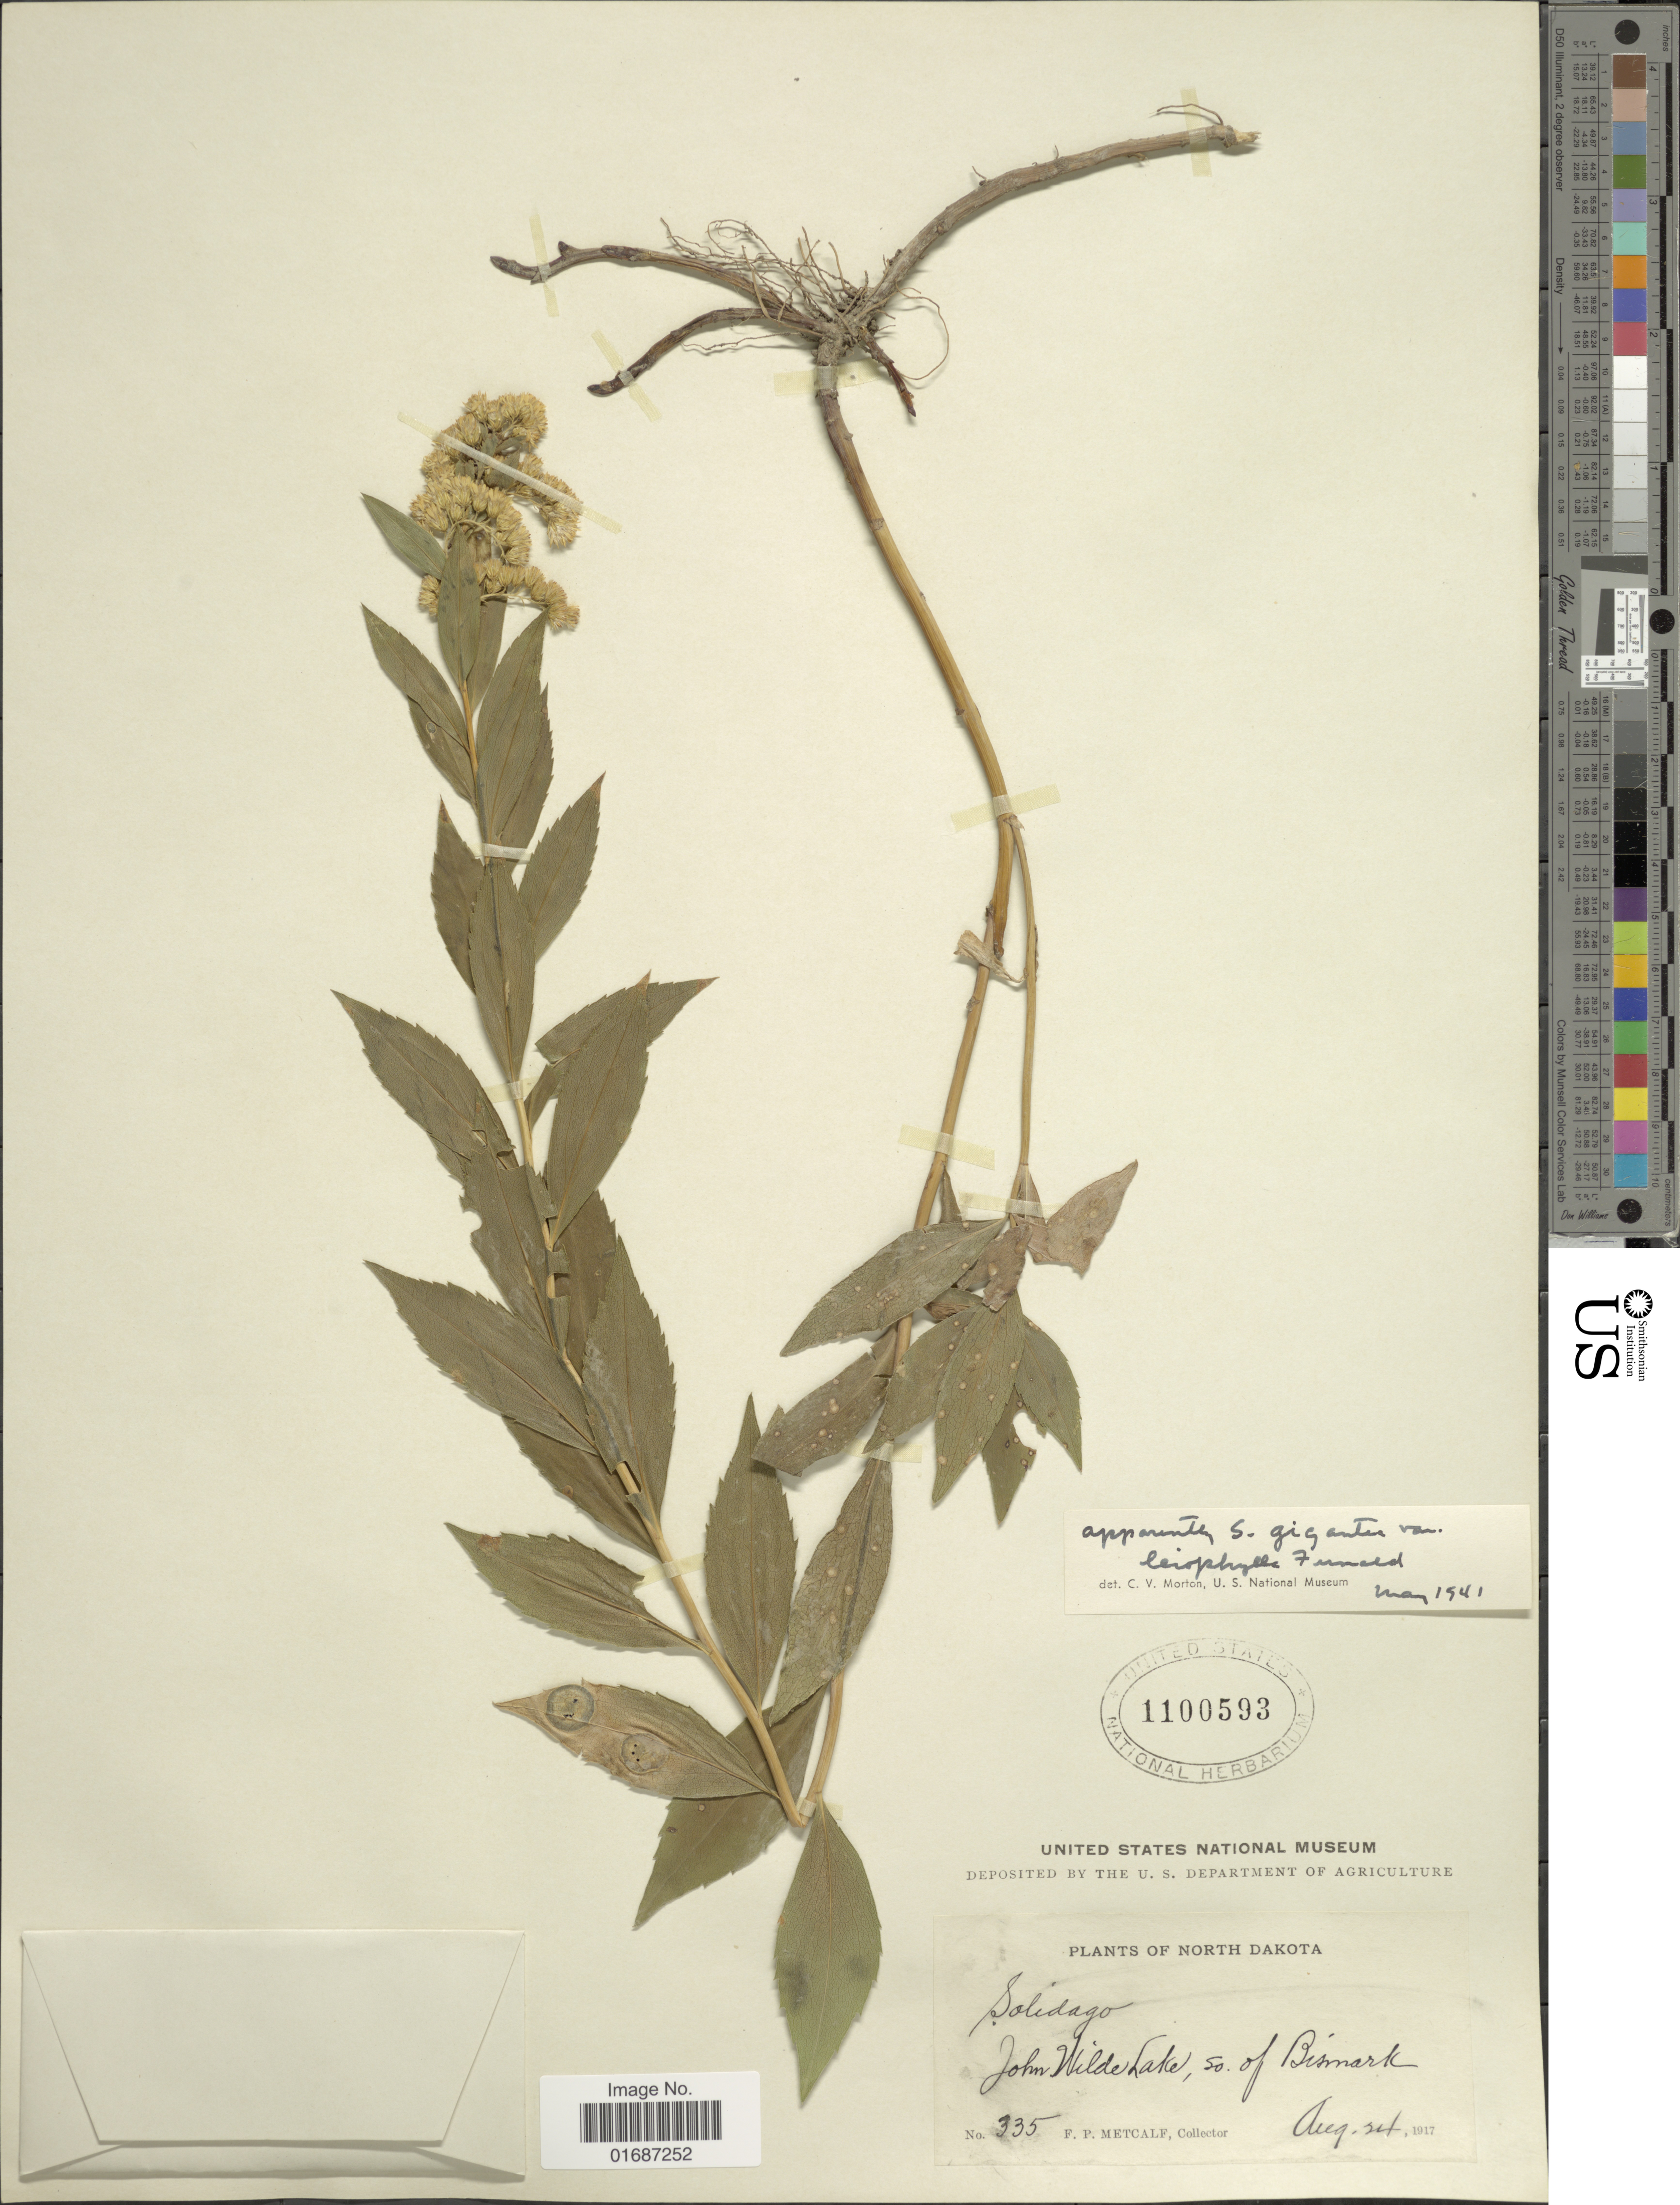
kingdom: Plantae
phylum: Tracheophyta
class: Magnoliopsida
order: Asterales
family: Asteraceae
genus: Solidago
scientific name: Solidago gigantea var. leiophylla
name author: Fernald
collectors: F. Metcalf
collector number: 335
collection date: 1917-08-24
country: United States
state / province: North Dakota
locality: John Wilde Lake, so of Bismark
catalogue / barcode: US 1100593